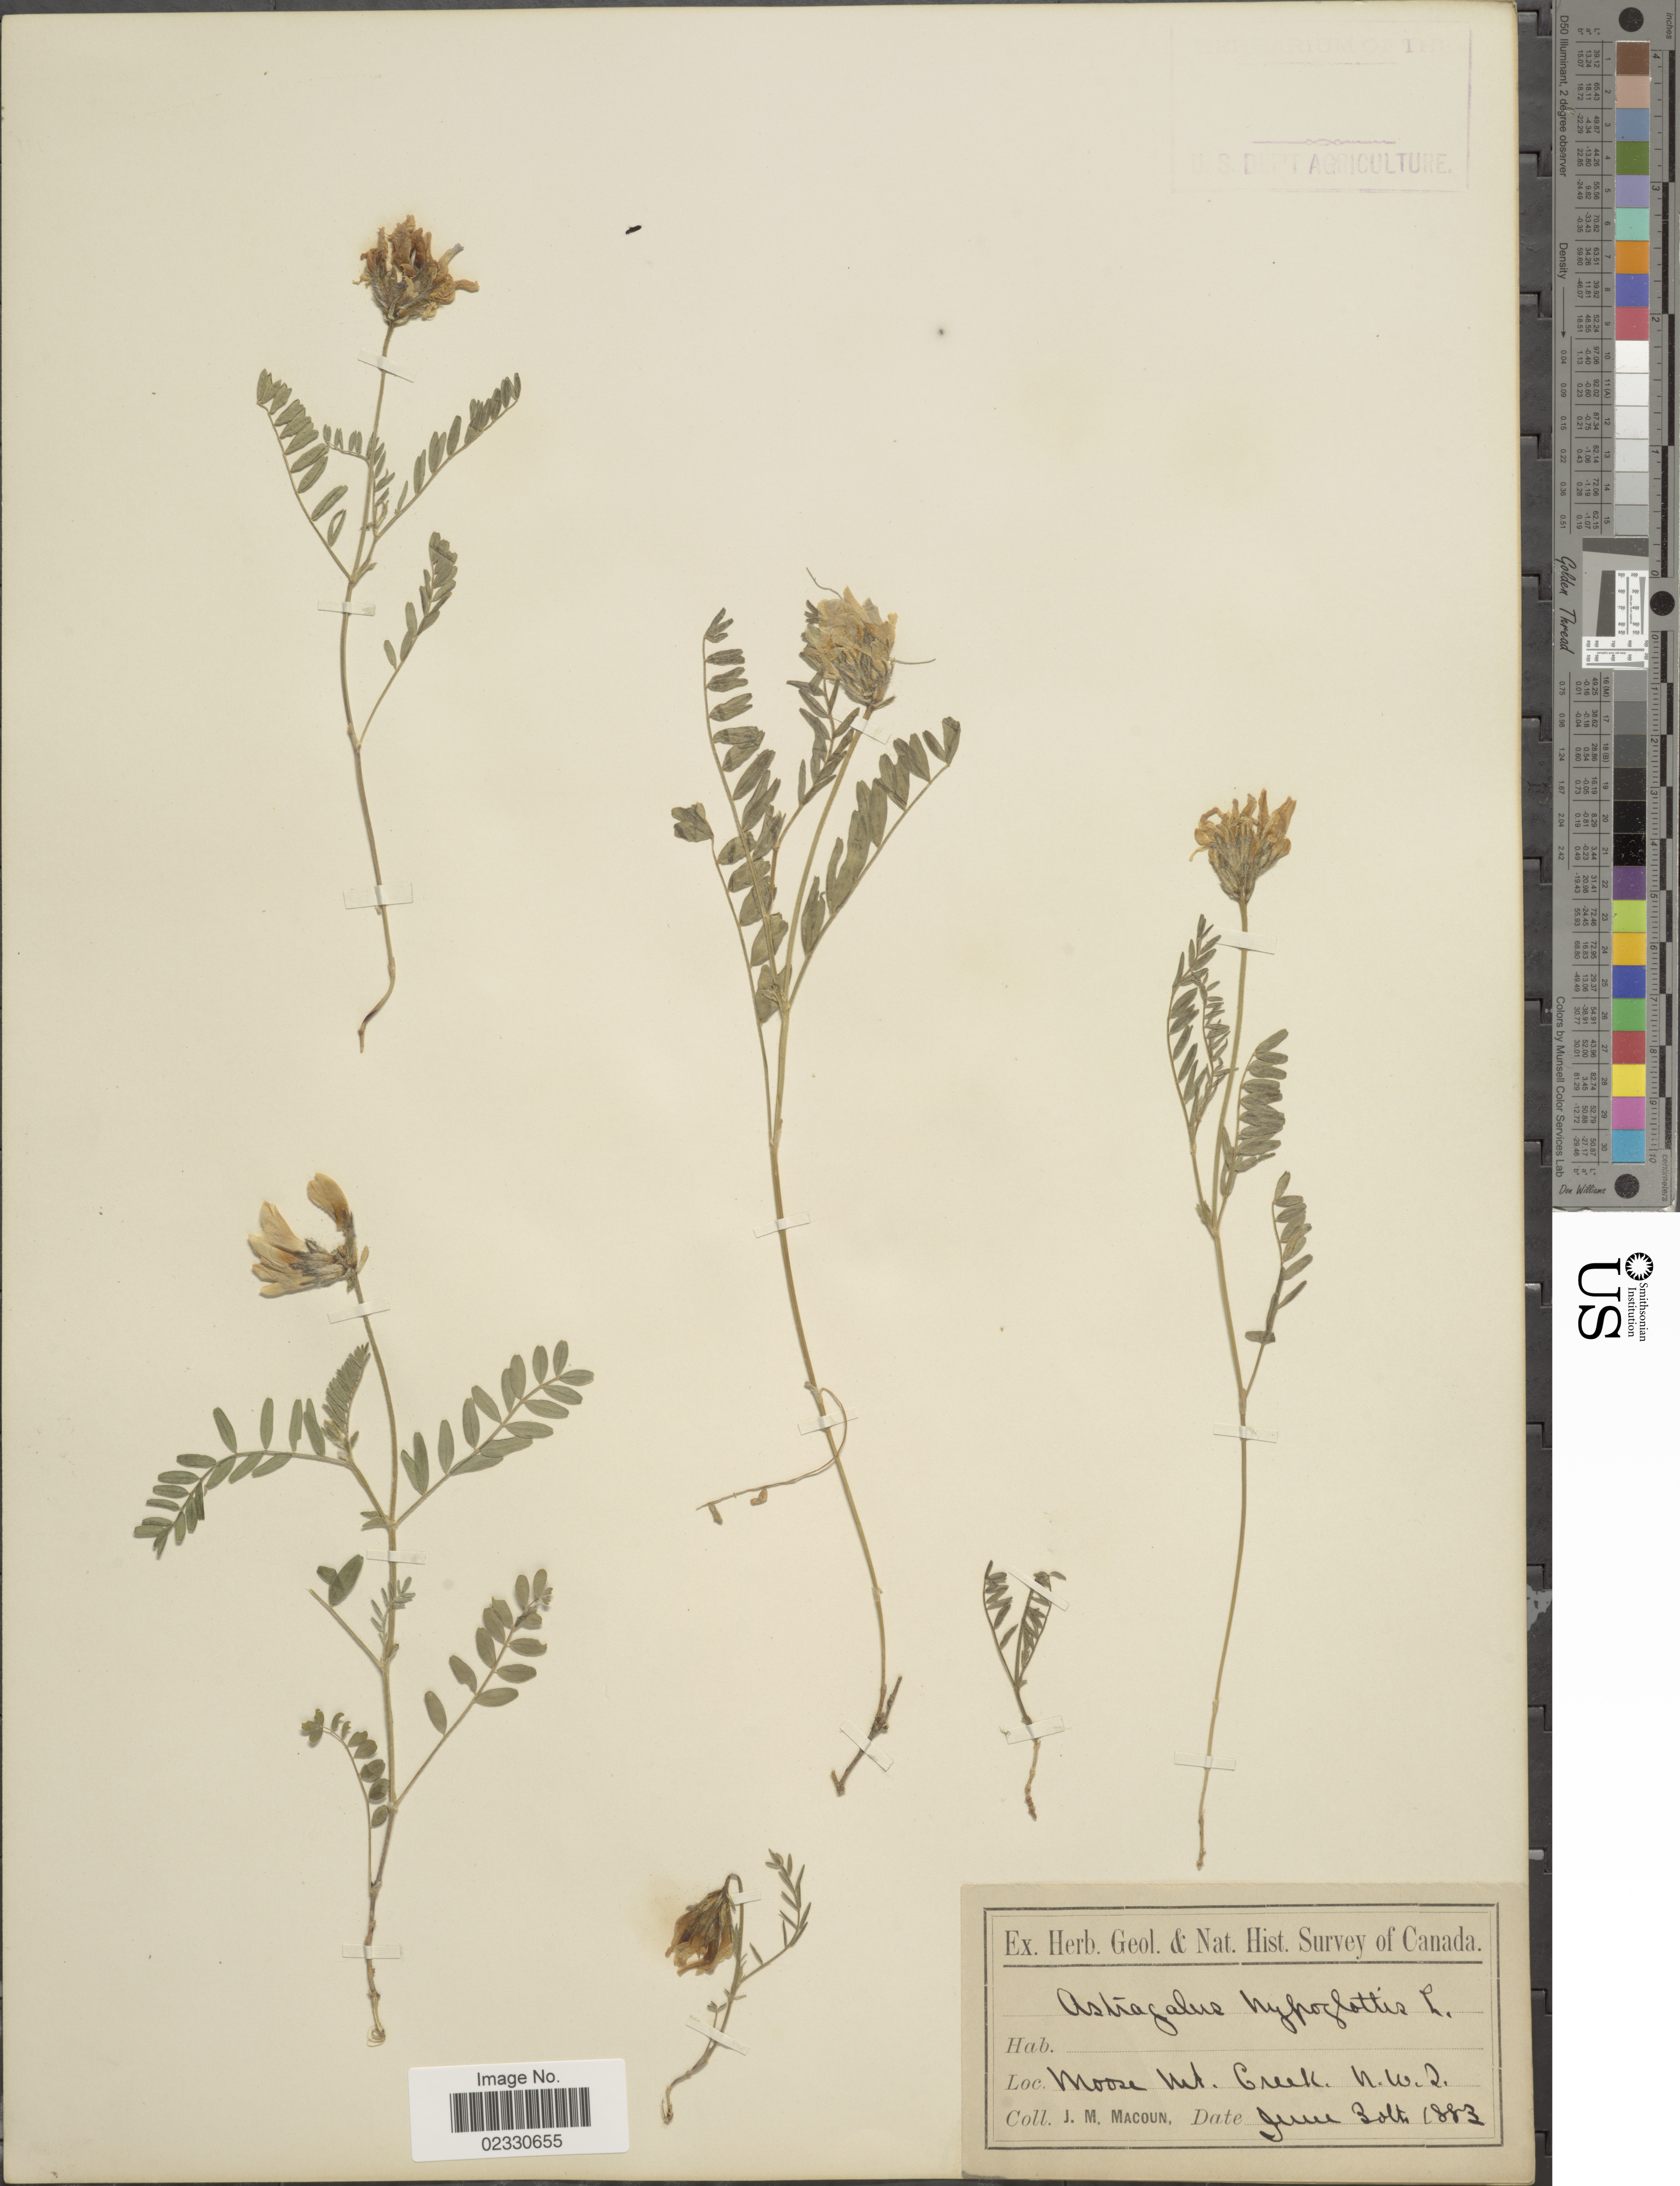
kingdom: Plantae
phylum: Tracheophyta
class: Magnoliopsida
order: Fabales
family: Fabaceae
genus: Astragalus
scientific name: Astragalus dasyglottis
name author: DC.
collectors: J. M. Macoun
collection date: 1883-06-30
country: Canada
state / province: Northwest Territories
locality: Moose Mt., Creek, N.W.T.